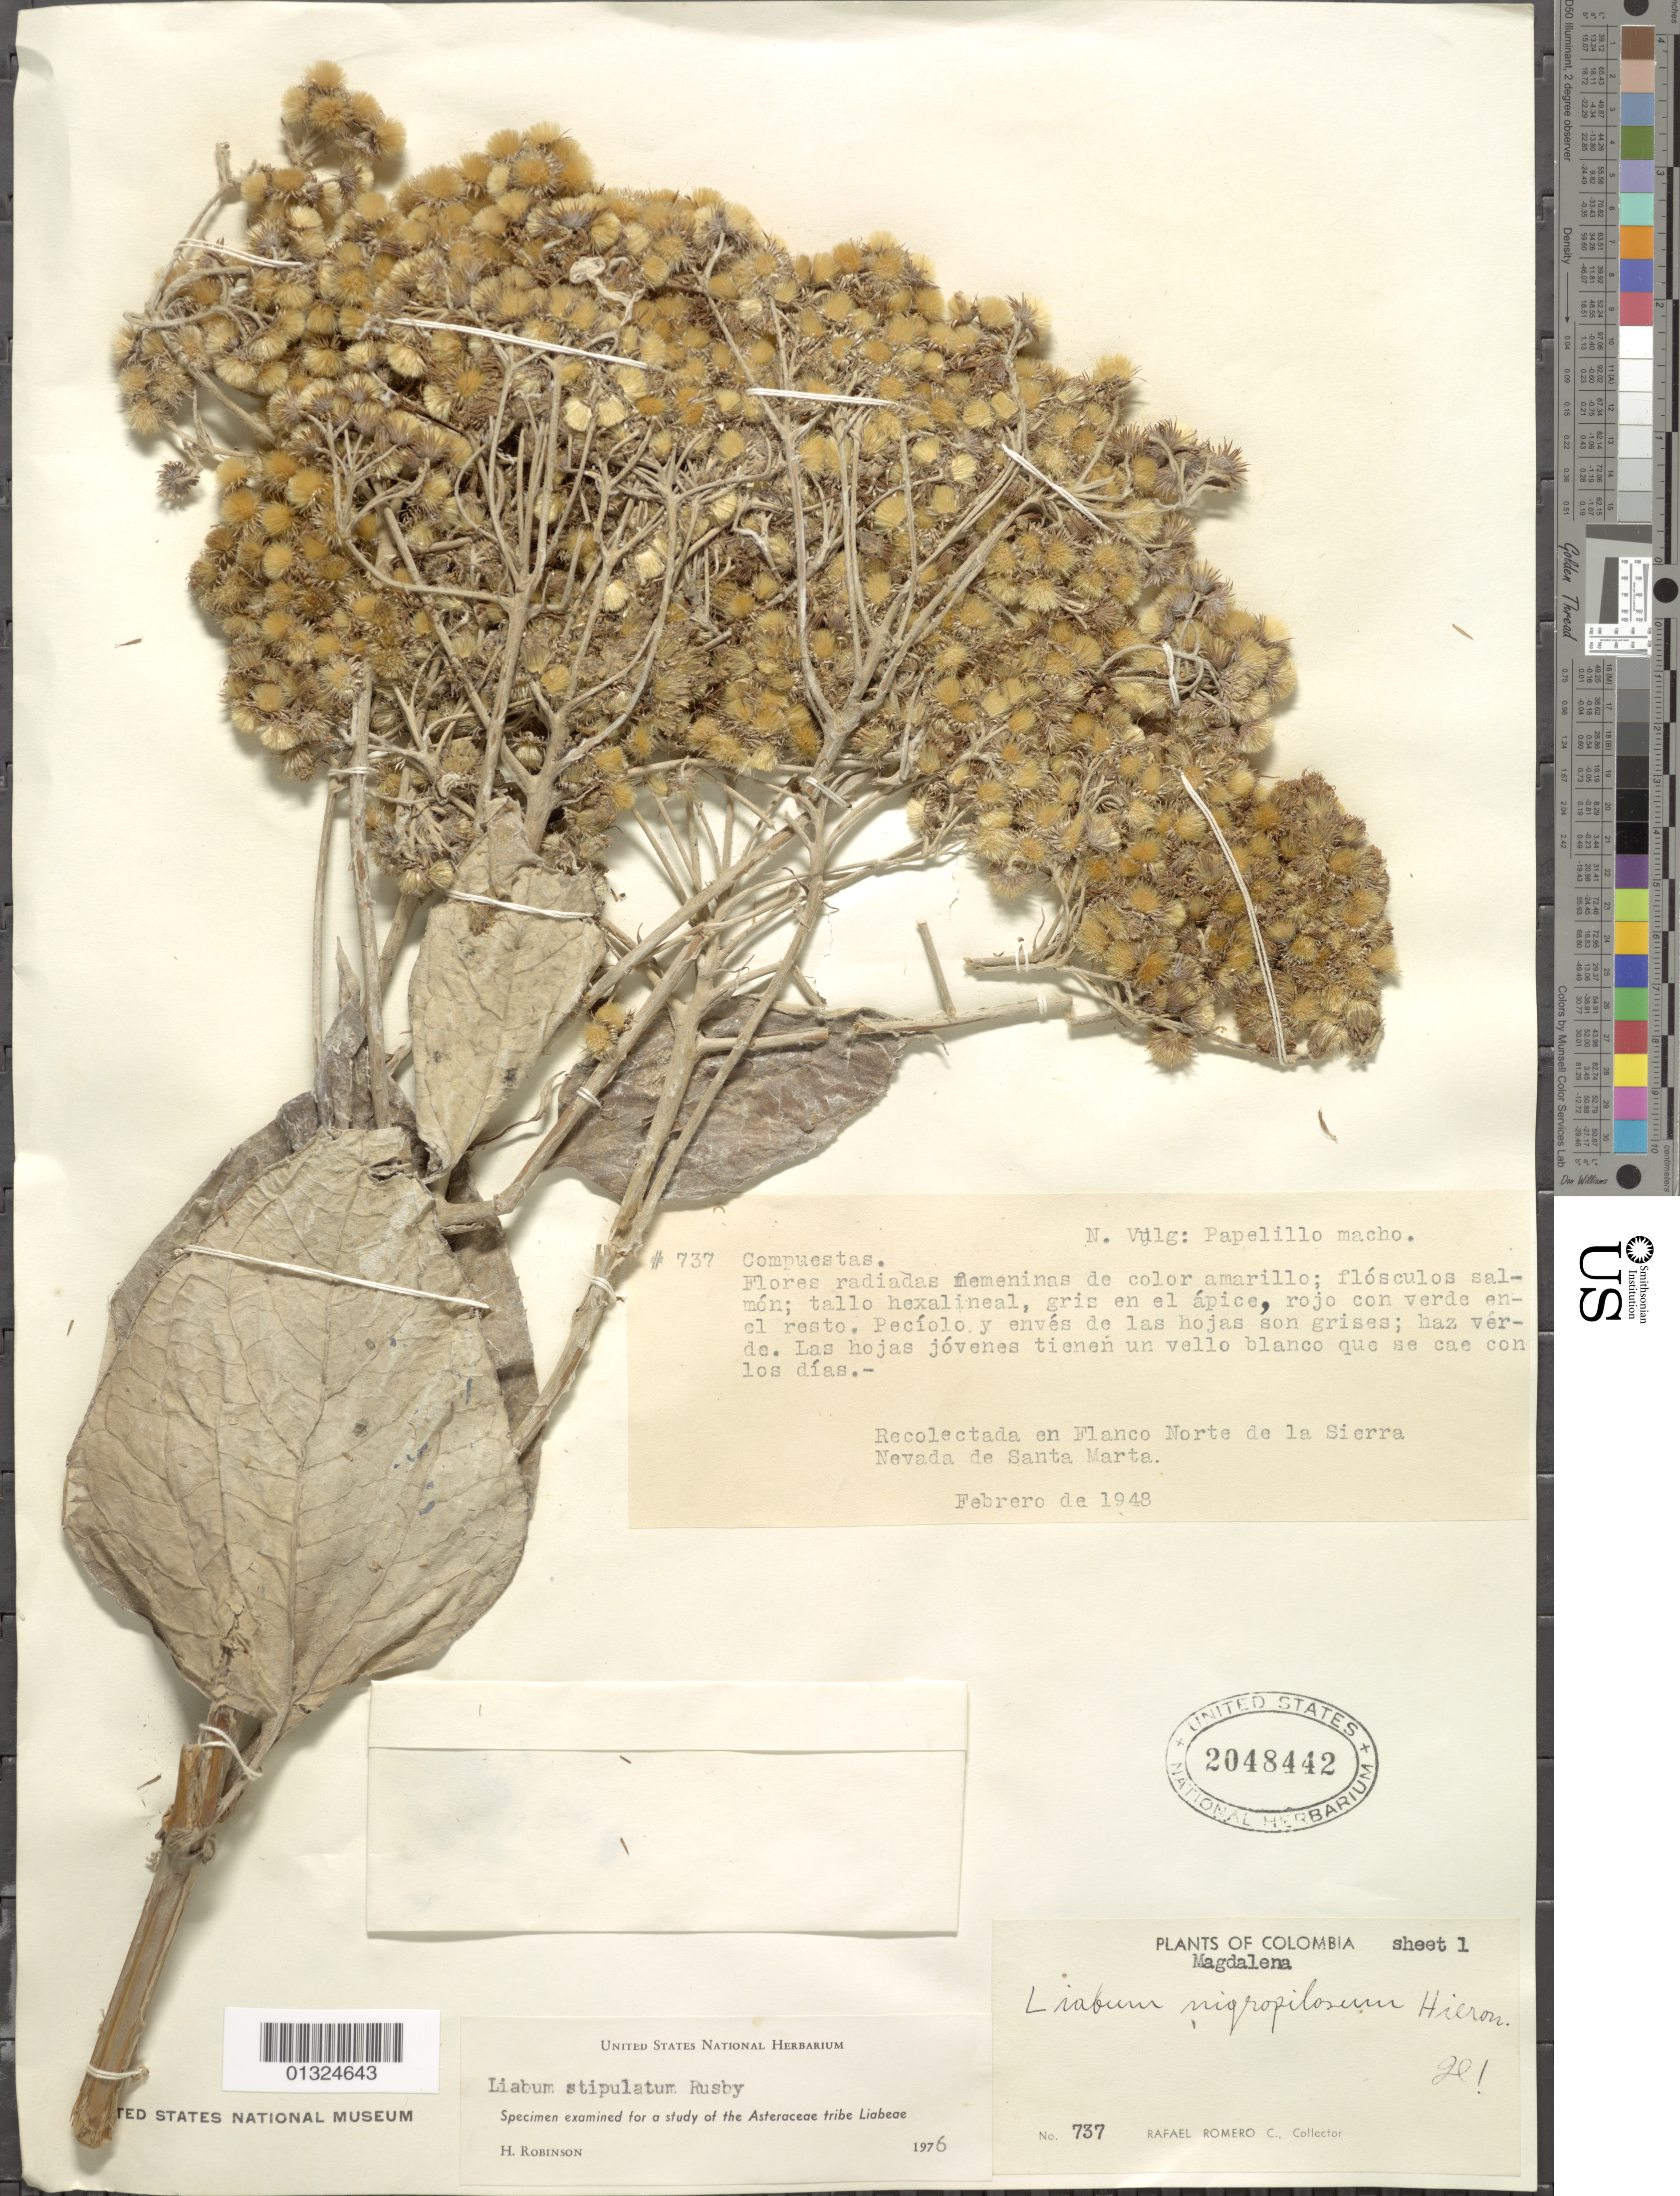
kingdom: Plantae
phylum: Tracheophyta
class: Magnoliopsida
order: Asterales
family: Asteraceae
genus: Liabum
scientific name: Liabum stipulatum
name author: Rusby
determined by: Robinson, Harold E., (US)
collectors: R. Romero Castañeda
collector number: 737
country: Colombia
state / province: Magdalena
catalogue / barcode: US 2048442